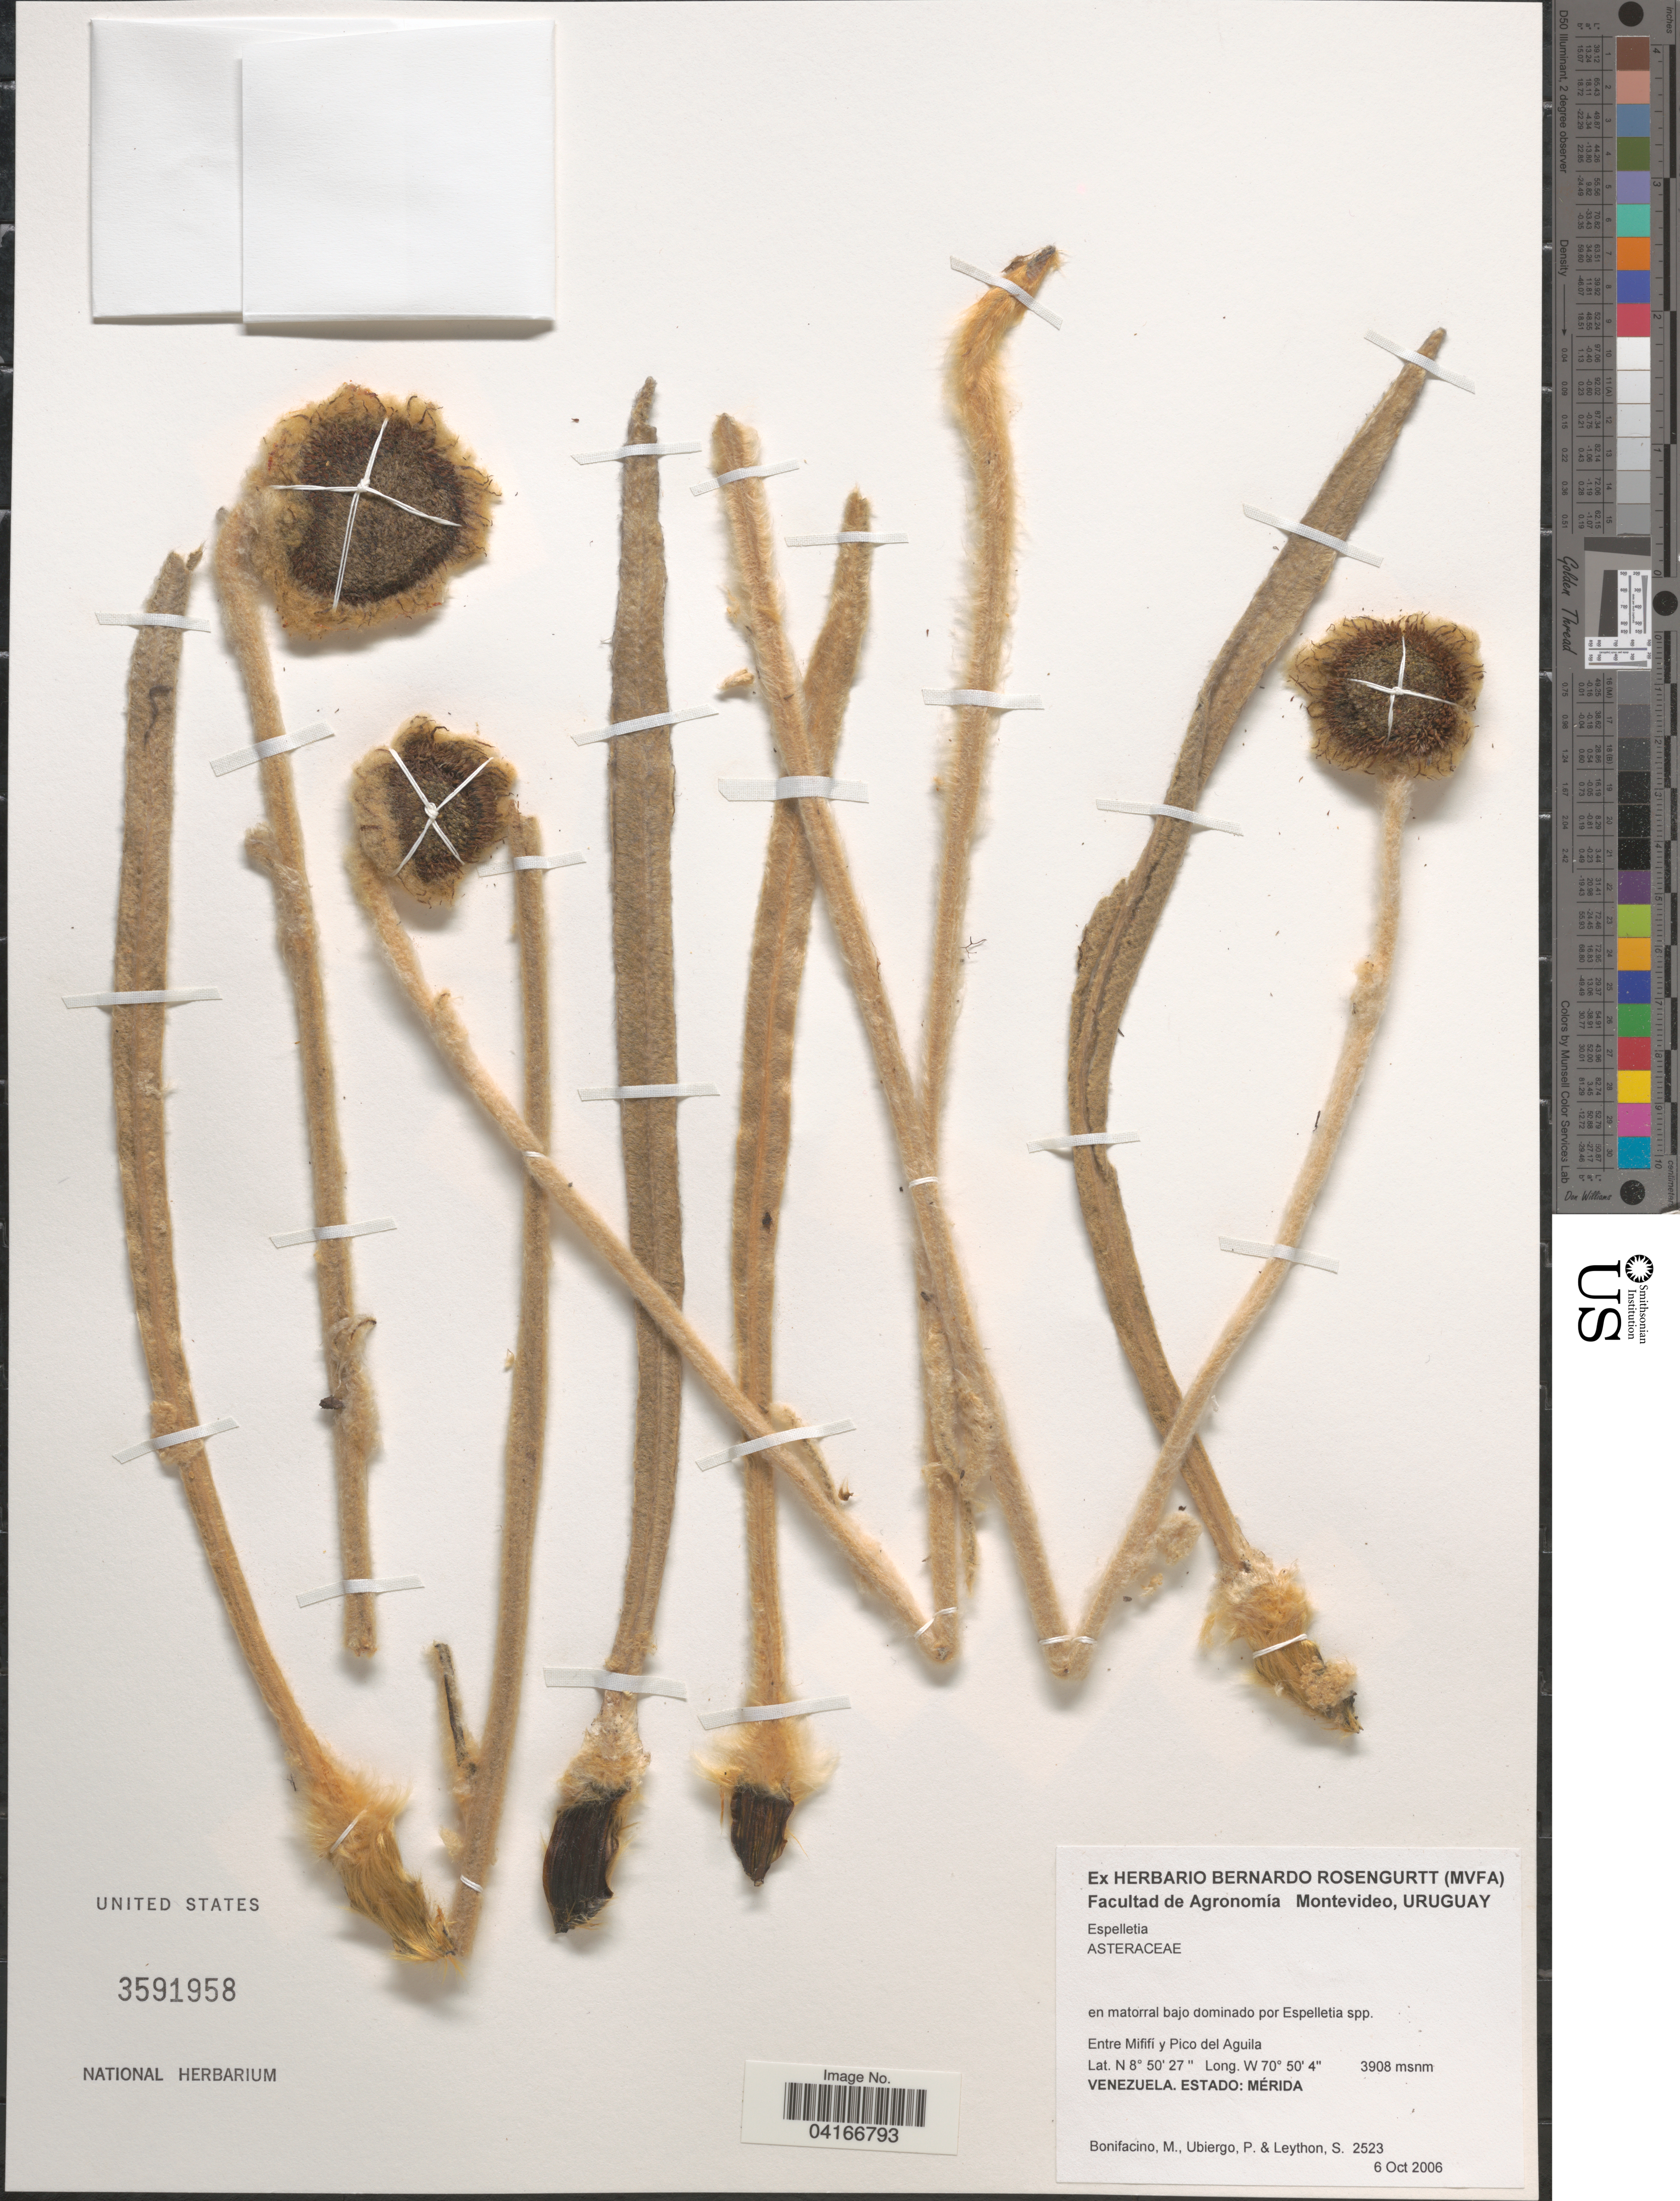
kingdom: Plantae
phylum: Tracheophyta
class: Magnoliopsida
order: Asterales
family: Asteraceae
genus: Espeletia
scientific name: Espeletia sp.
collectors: M. Bonifacino, P. Ubiergo & S. Leython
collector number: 2523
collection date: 2006-10-06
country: Venezuela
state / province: Merida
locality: Entre Mififí y Pico del Aguila.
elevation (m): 3908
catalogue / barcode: US 3591958